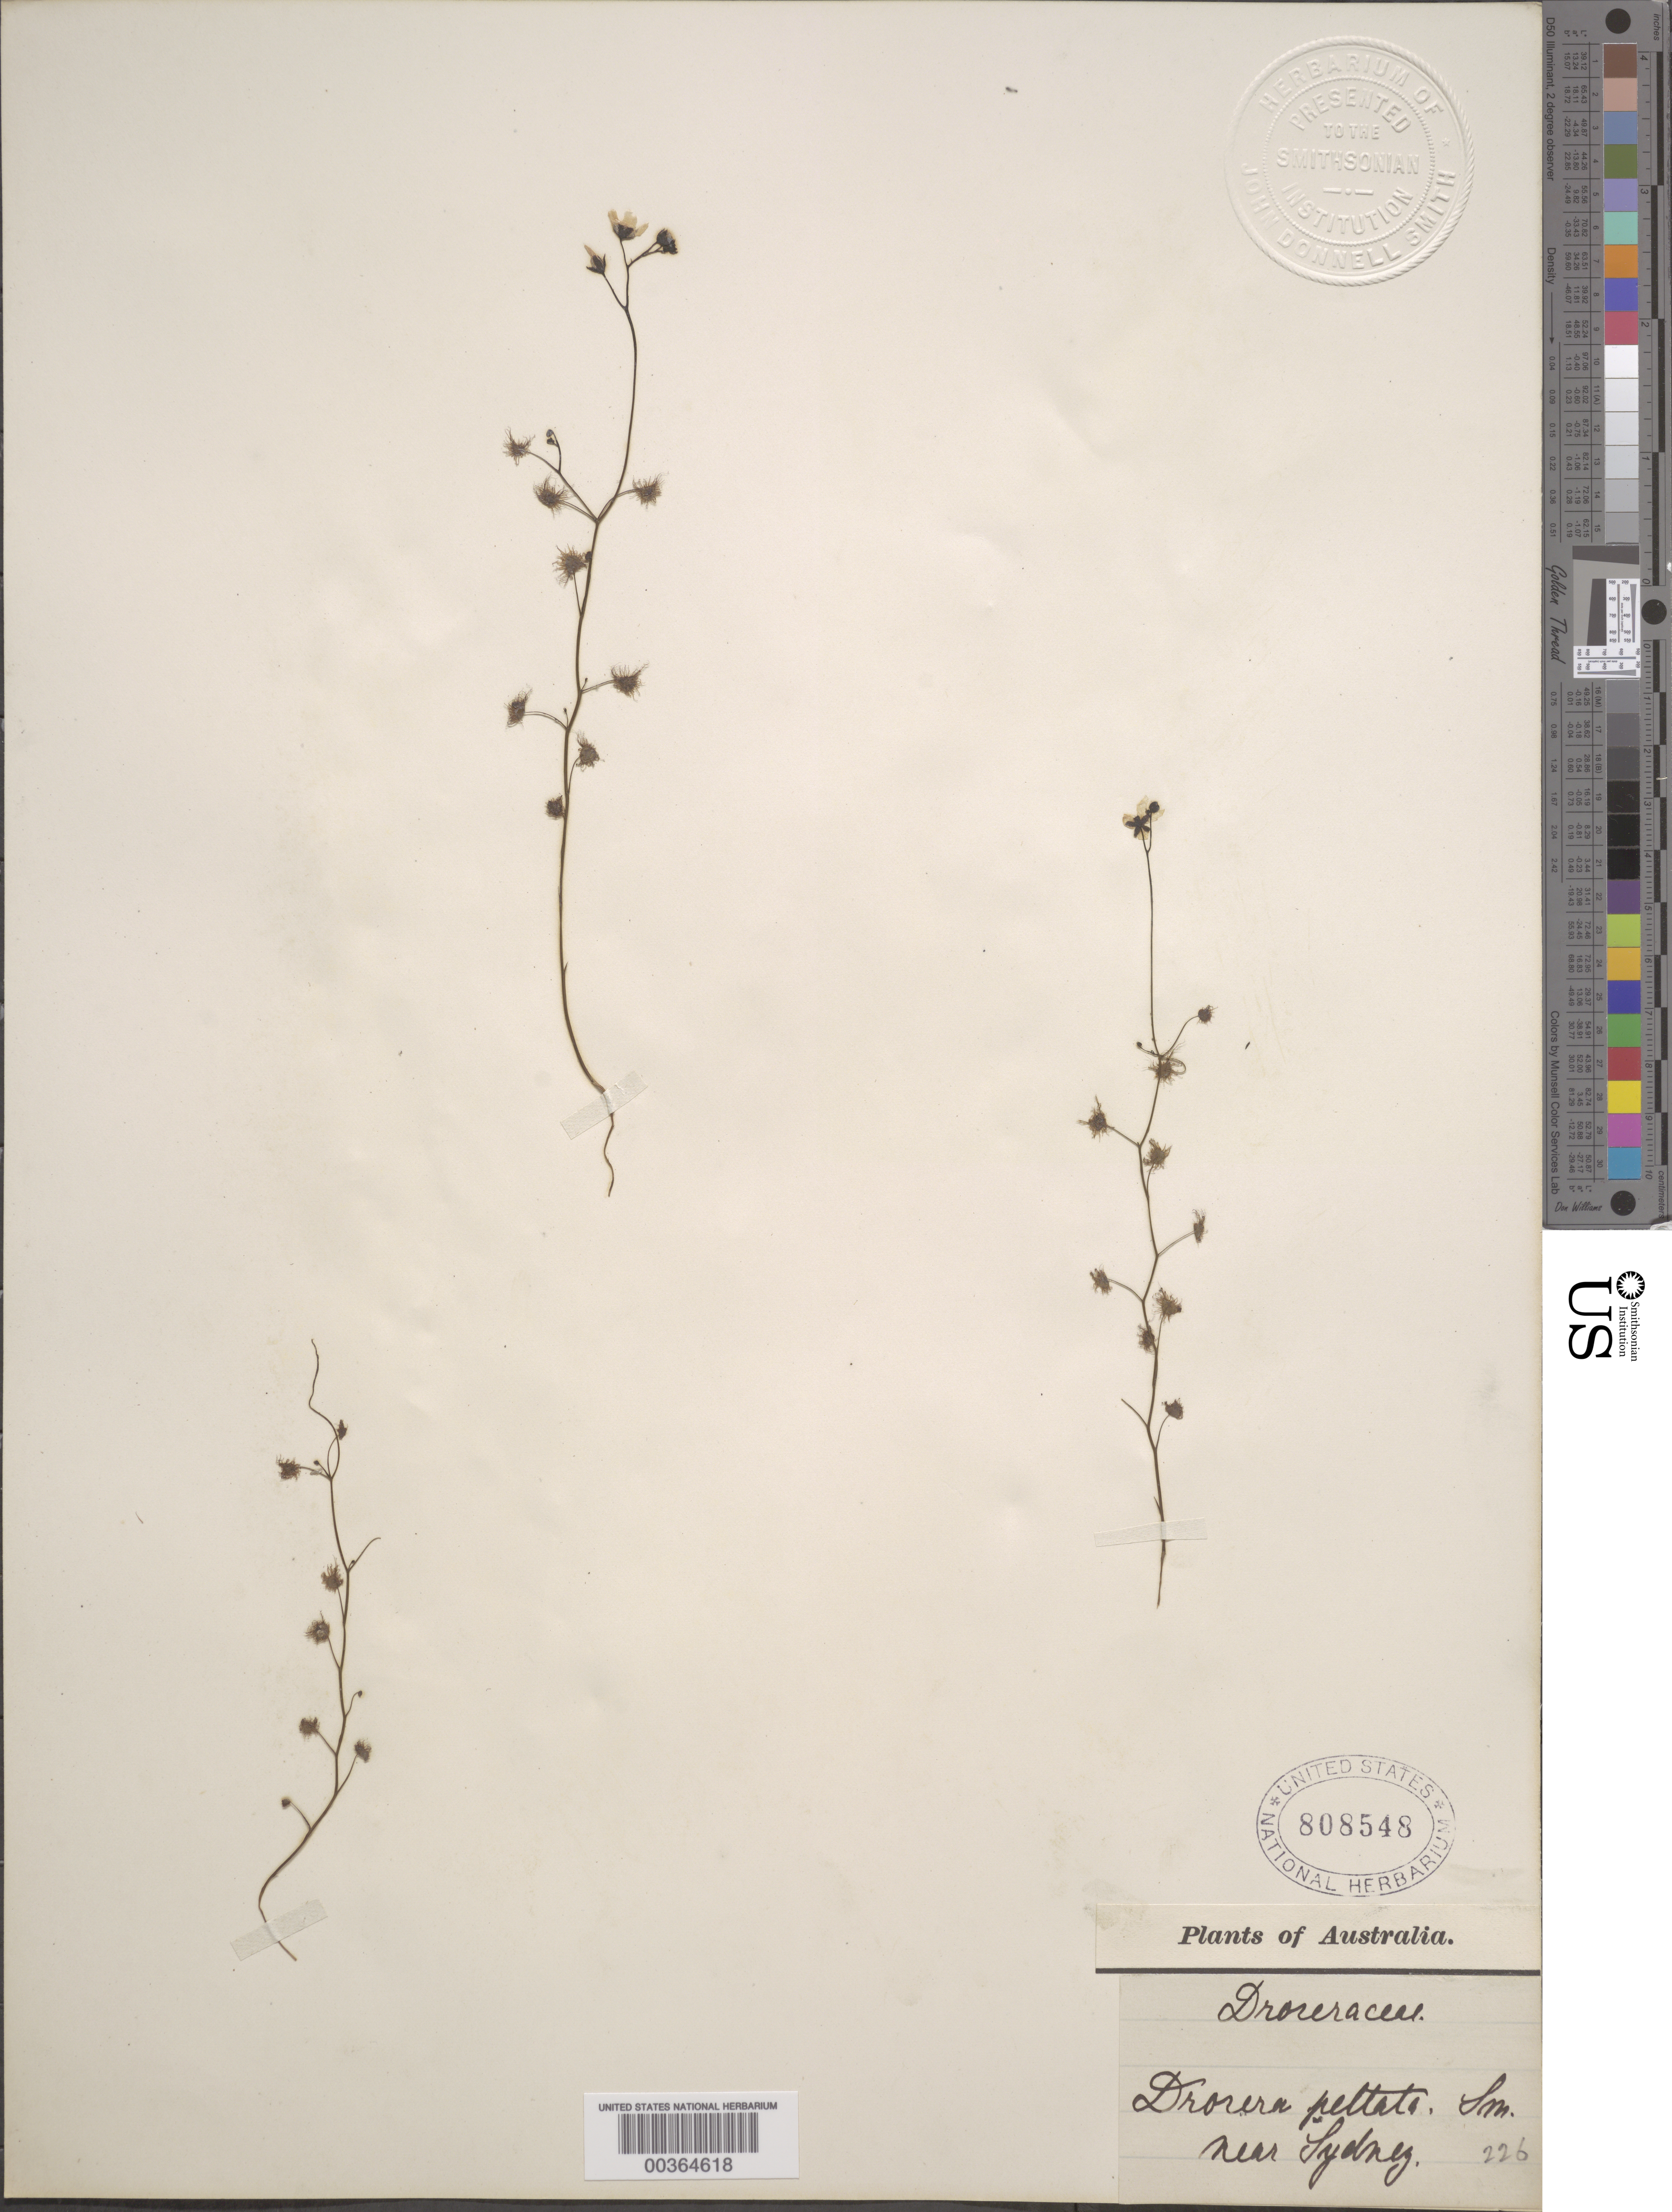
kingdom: Plantae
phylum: Tracheophyta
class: Magnoliopsida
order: Caryophyllales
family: Droseraceae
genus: Drosera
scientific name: Drosera peltata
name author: Sm. ex Willd.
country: Australia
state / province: New South Wales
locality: Near sydney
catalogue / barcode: US 808548